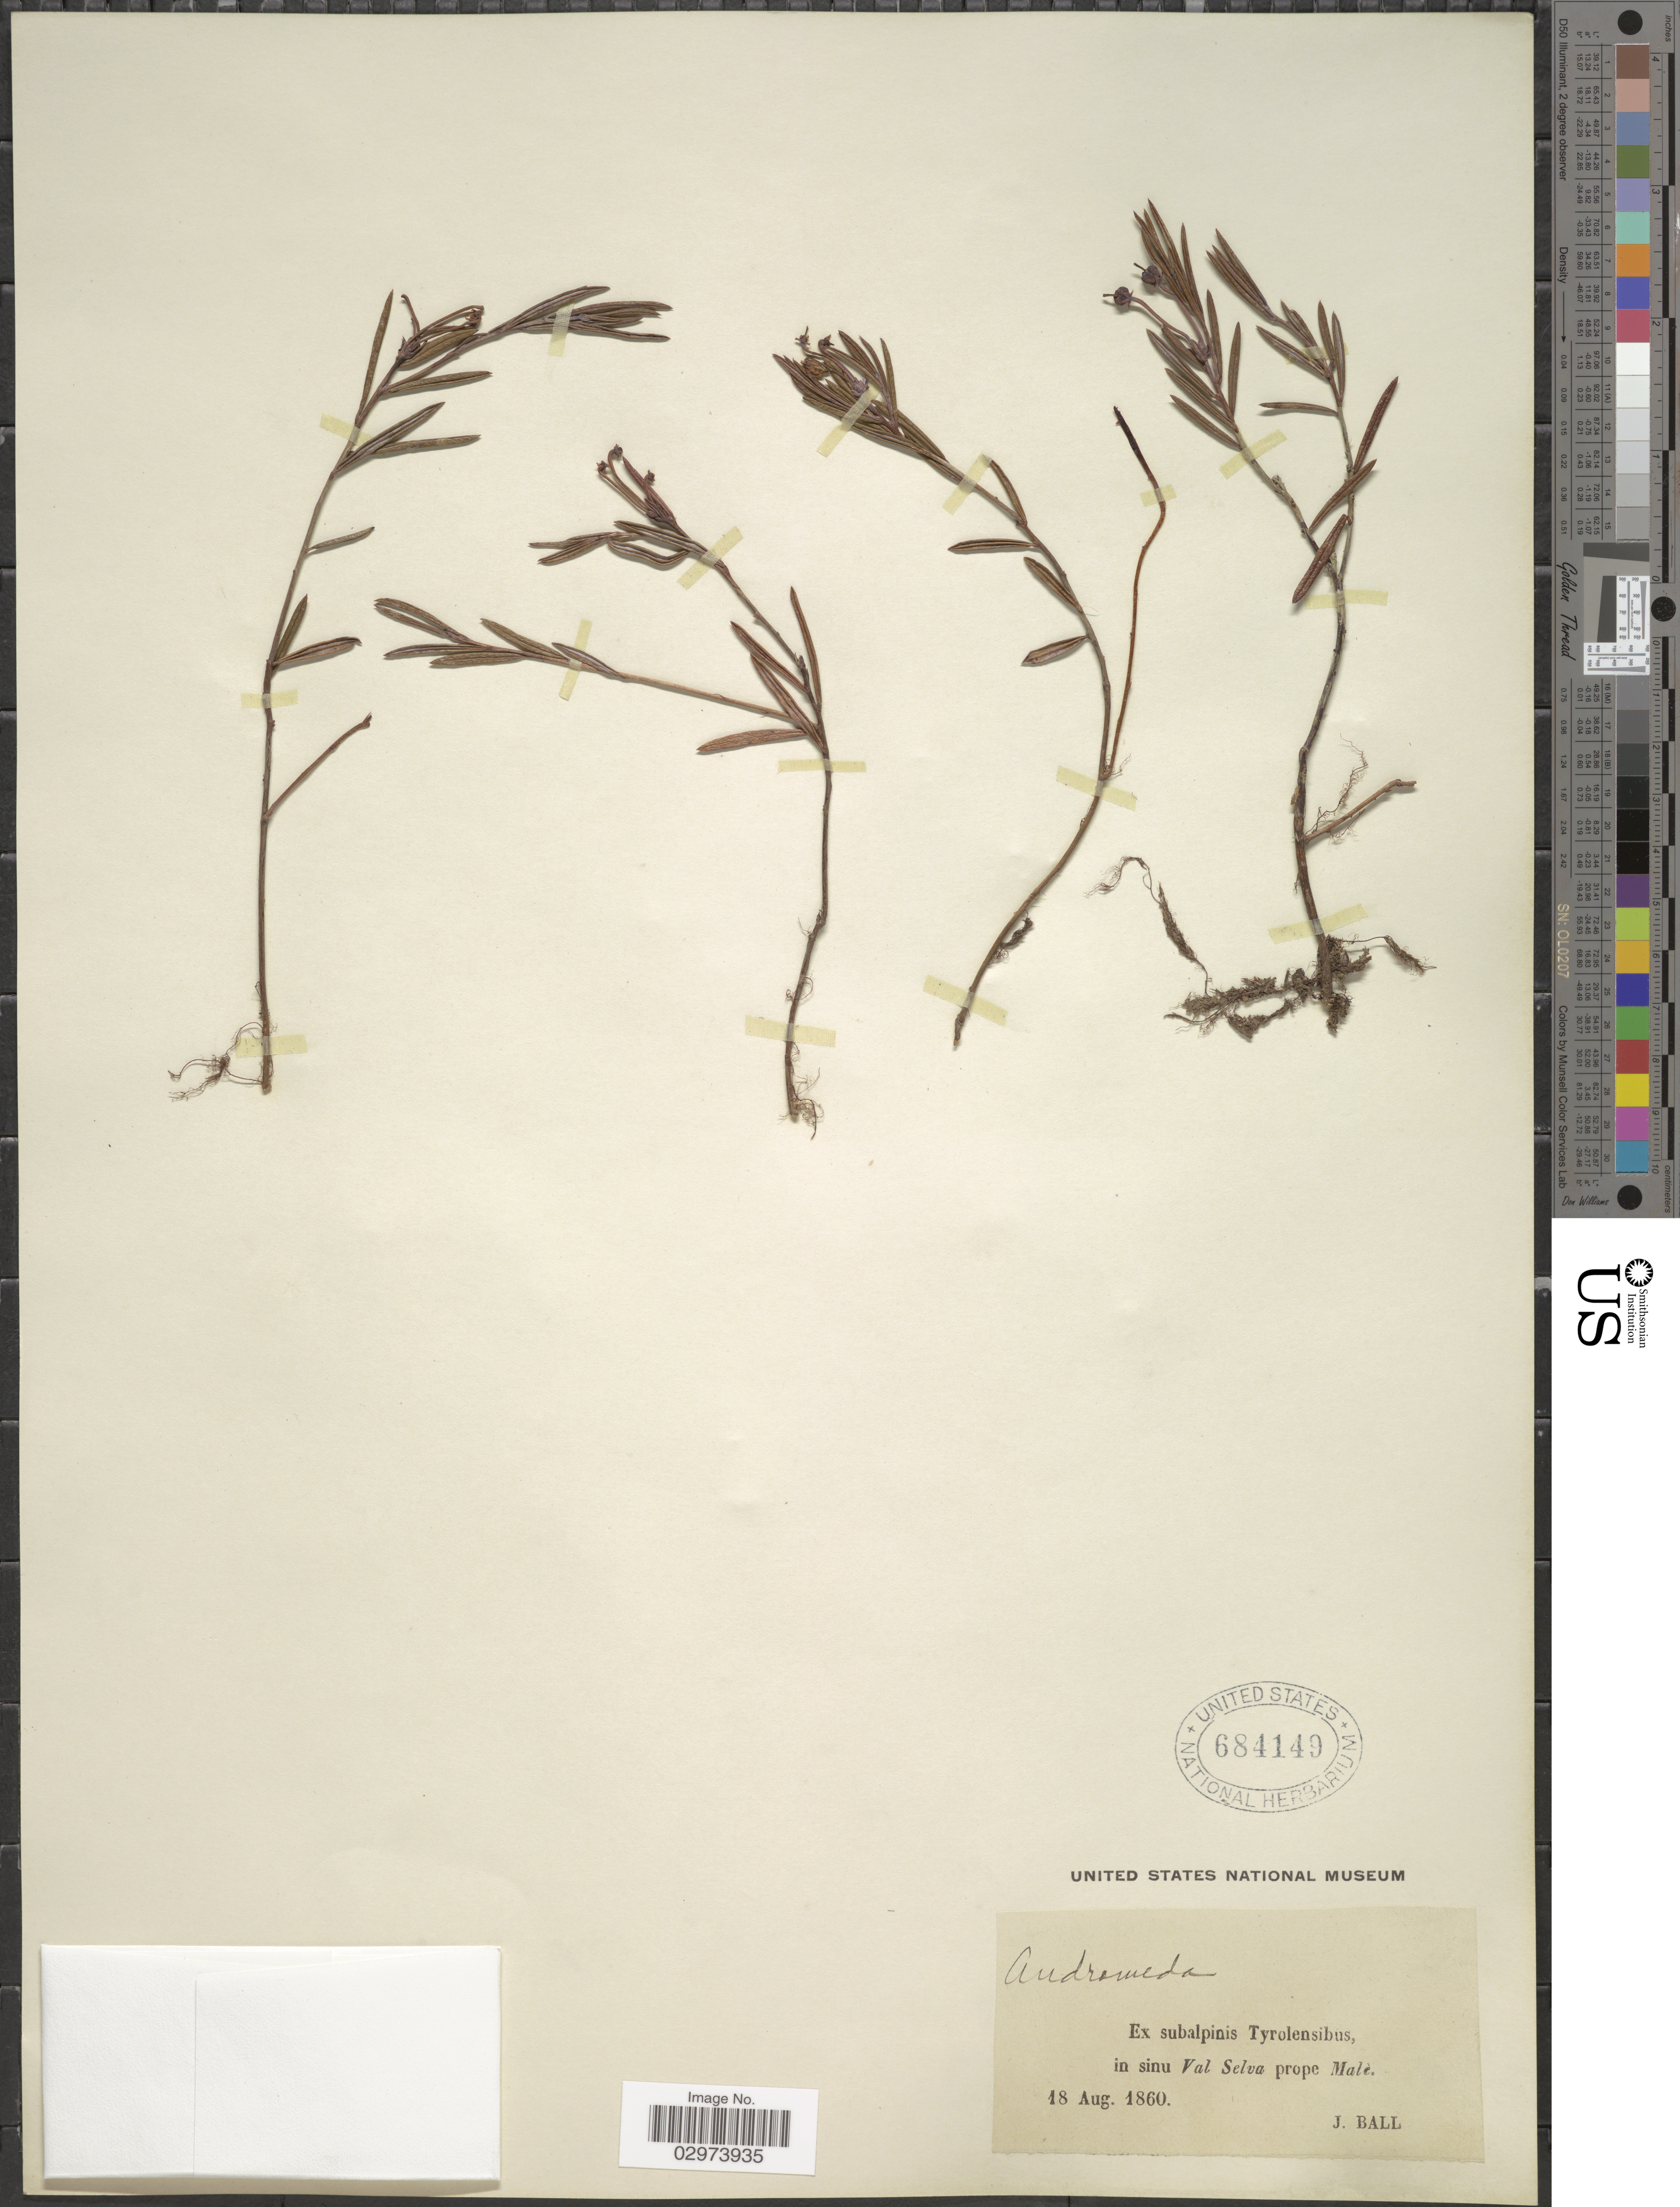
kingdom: Plantae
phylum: Tracheophyta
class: Magnoliopsida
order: Ericales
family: Ericaceae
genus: Andromeda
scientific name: Andromeda polifolia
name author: L.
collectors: J. Ball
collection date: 1860-08-18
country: Italy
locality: Subalpinis Tyrolensibus, in sinu Val Selva prope Malè.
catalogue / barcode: US 684149